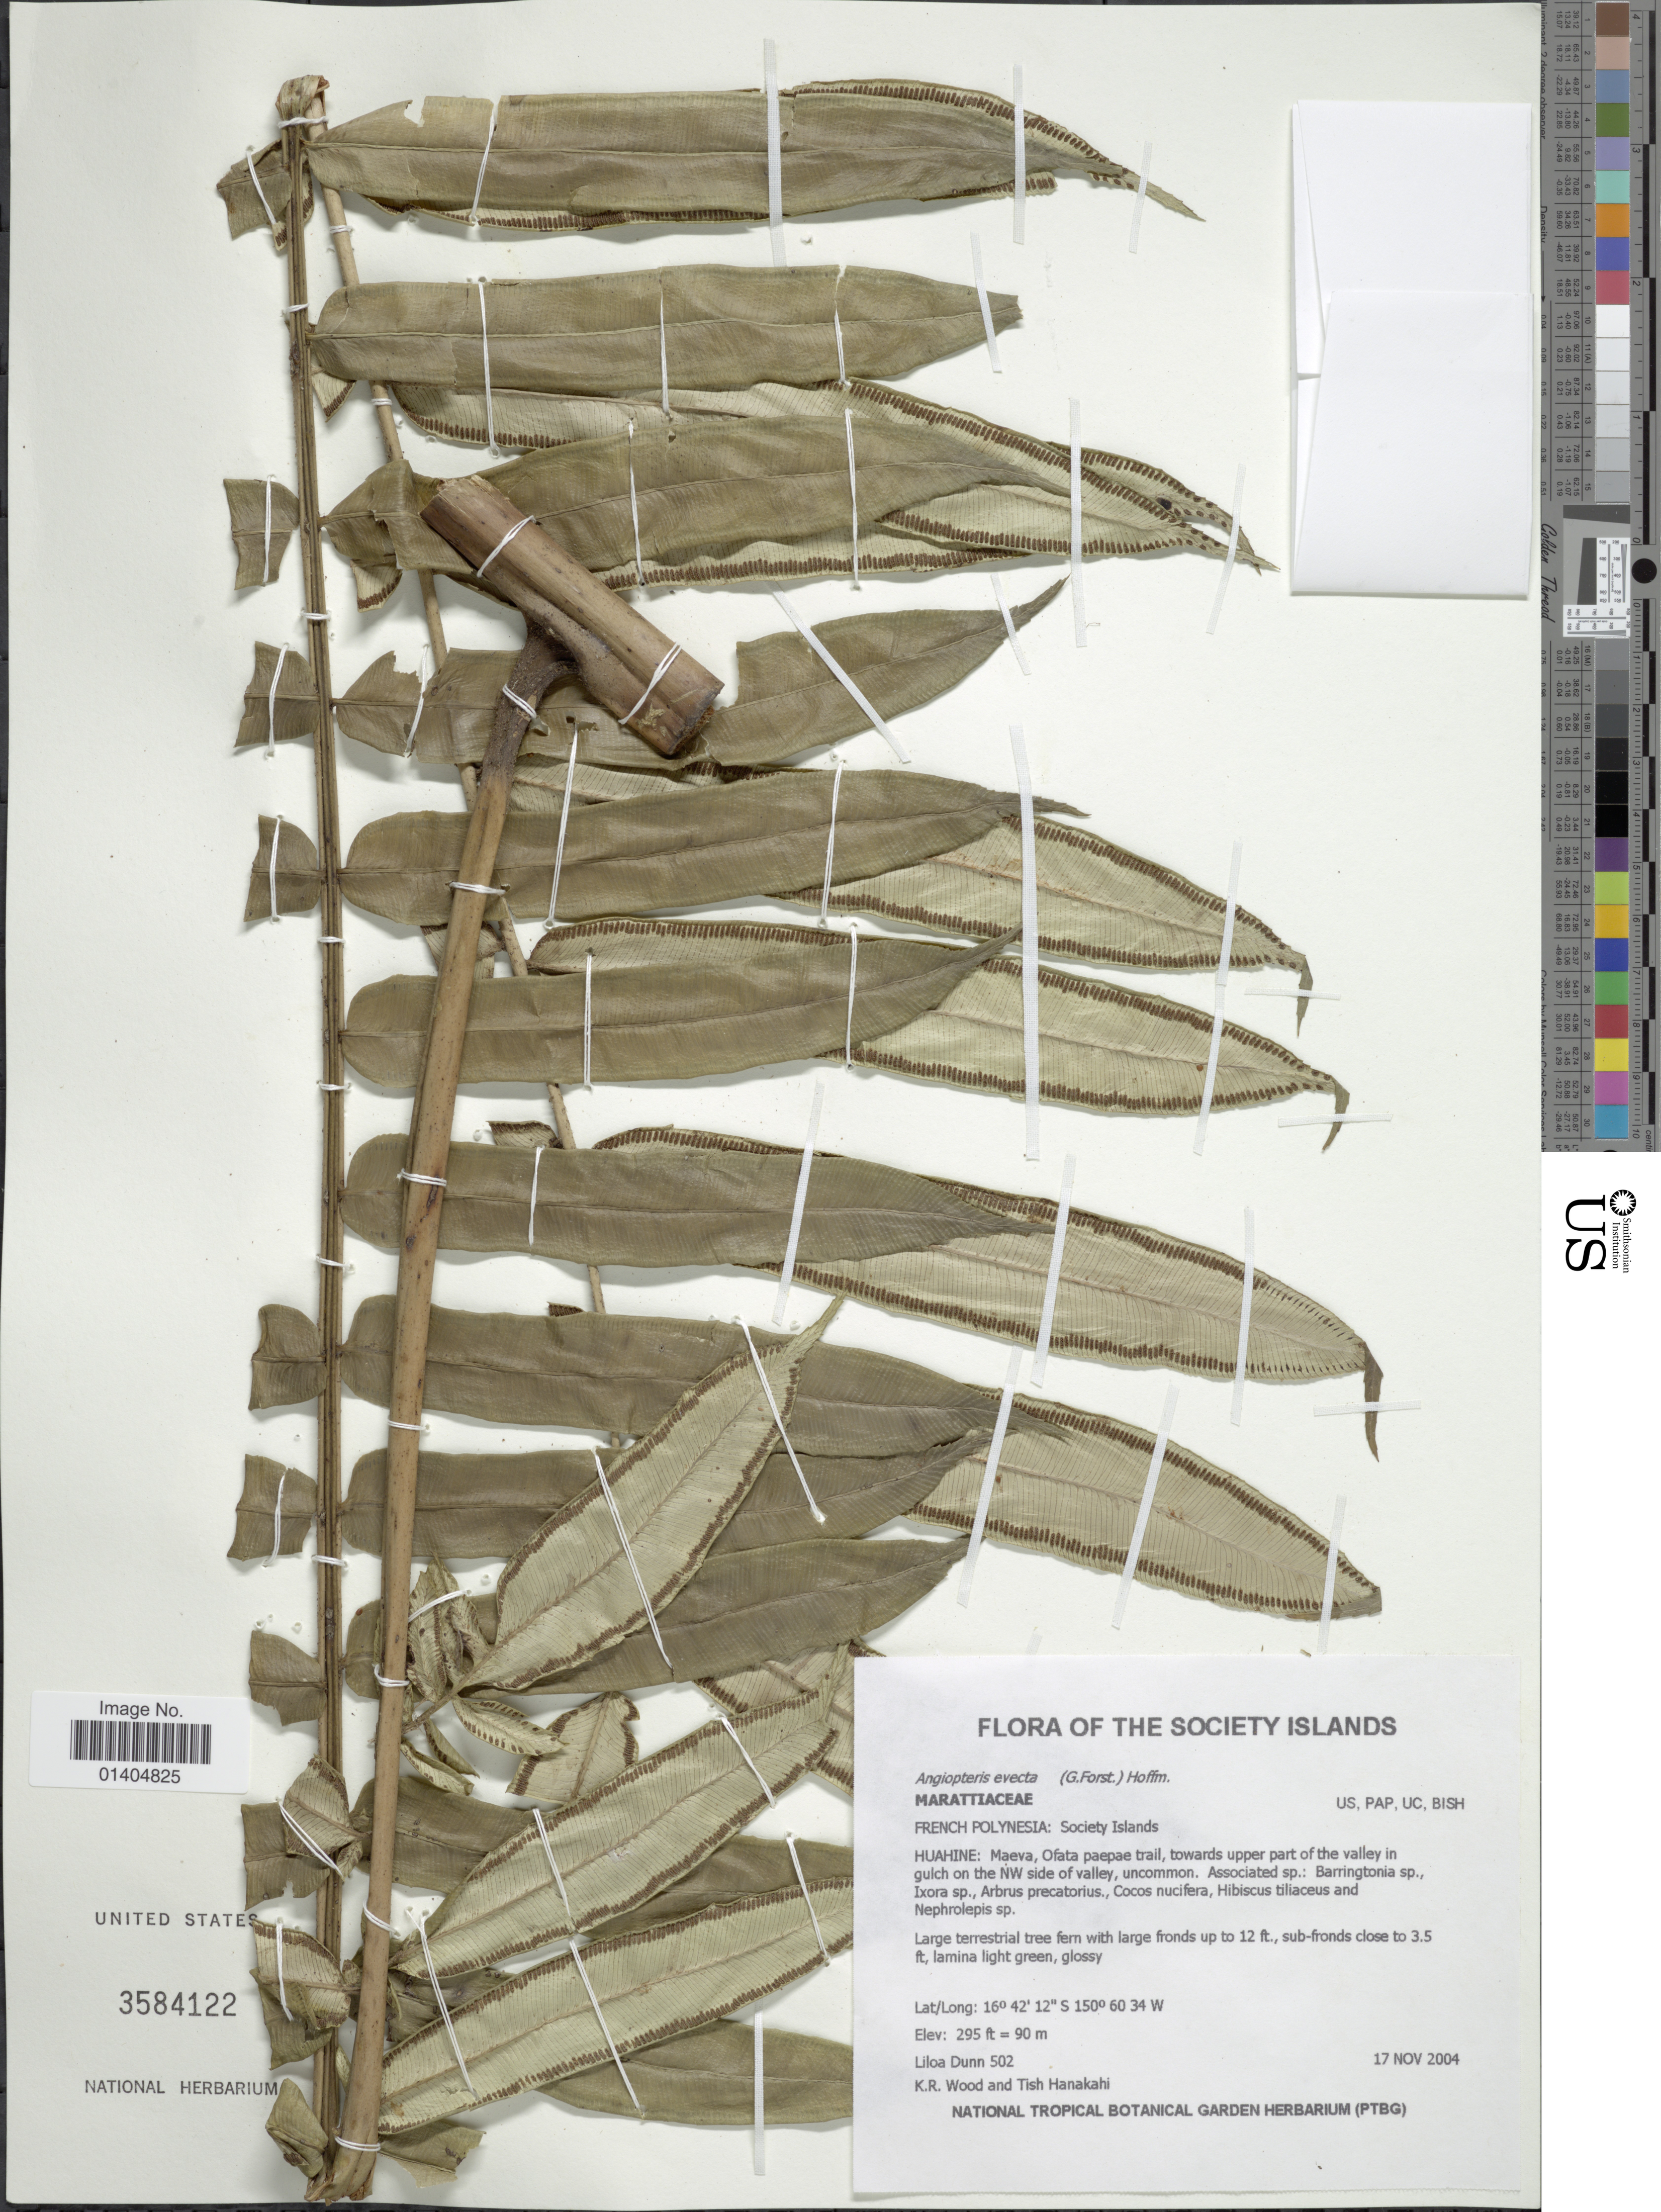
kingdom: Plantae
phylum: Tracheophyta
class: Polypodiopsida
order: Marattiales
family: Marattiaceae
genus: Angiopteris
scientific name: Angiopteris evecta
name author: (G. Forst.) Hoffm.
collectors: L. Dunn, K. R. Wood & T. Hanakahi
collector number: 502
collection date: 2004-11-17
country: French Polynesia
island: Huahine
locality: Society Islands. Huahine: Maeva, ofata Paepae trail, towards upper part of the valley in gulch on the NW side of valley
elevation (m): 90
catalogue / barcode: US 3584122